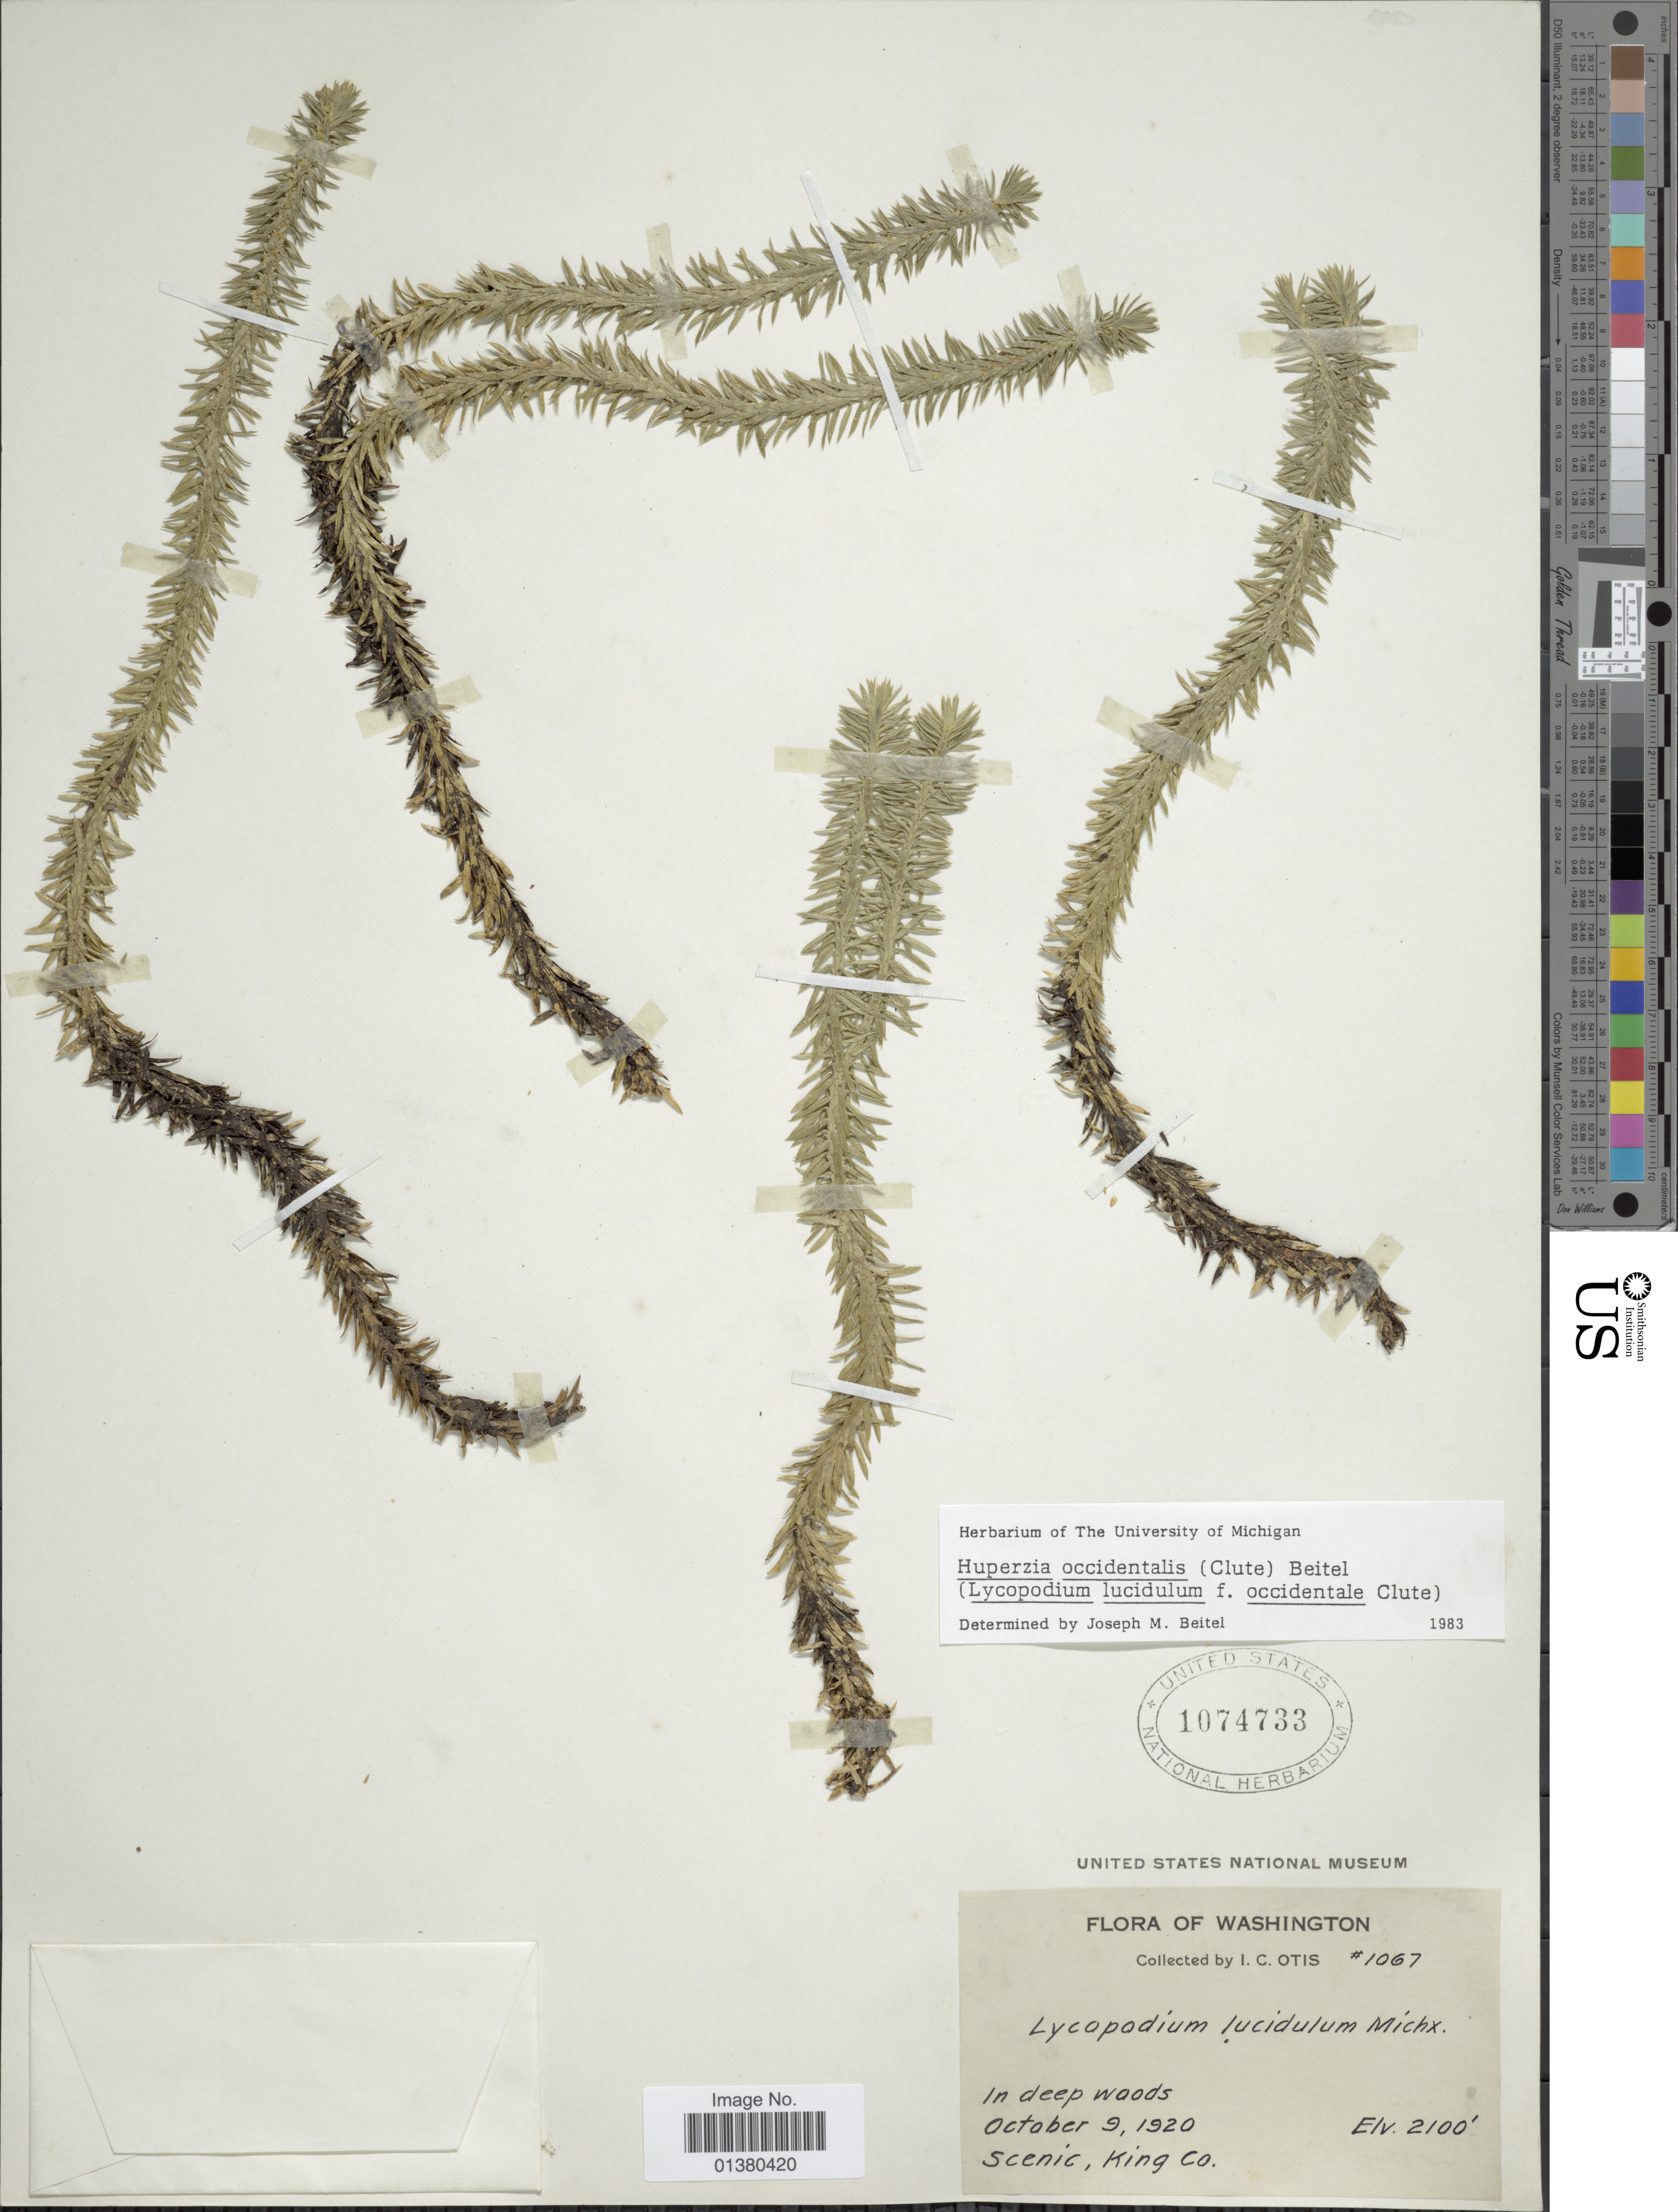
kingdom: Plantae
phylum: Tracheophyta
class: Lycopodiopsida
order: Lycopodiales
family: Lycopodiaceae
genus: Huperzia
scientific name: Huperzia occidentalis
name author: (Clute) Kartesz & Gandhi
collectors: I. C. Otis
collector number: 1067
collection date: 1920-10-09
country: United States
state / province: Washington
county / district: King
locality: Scenic, King Co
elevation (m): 640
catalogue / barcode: US 1074733